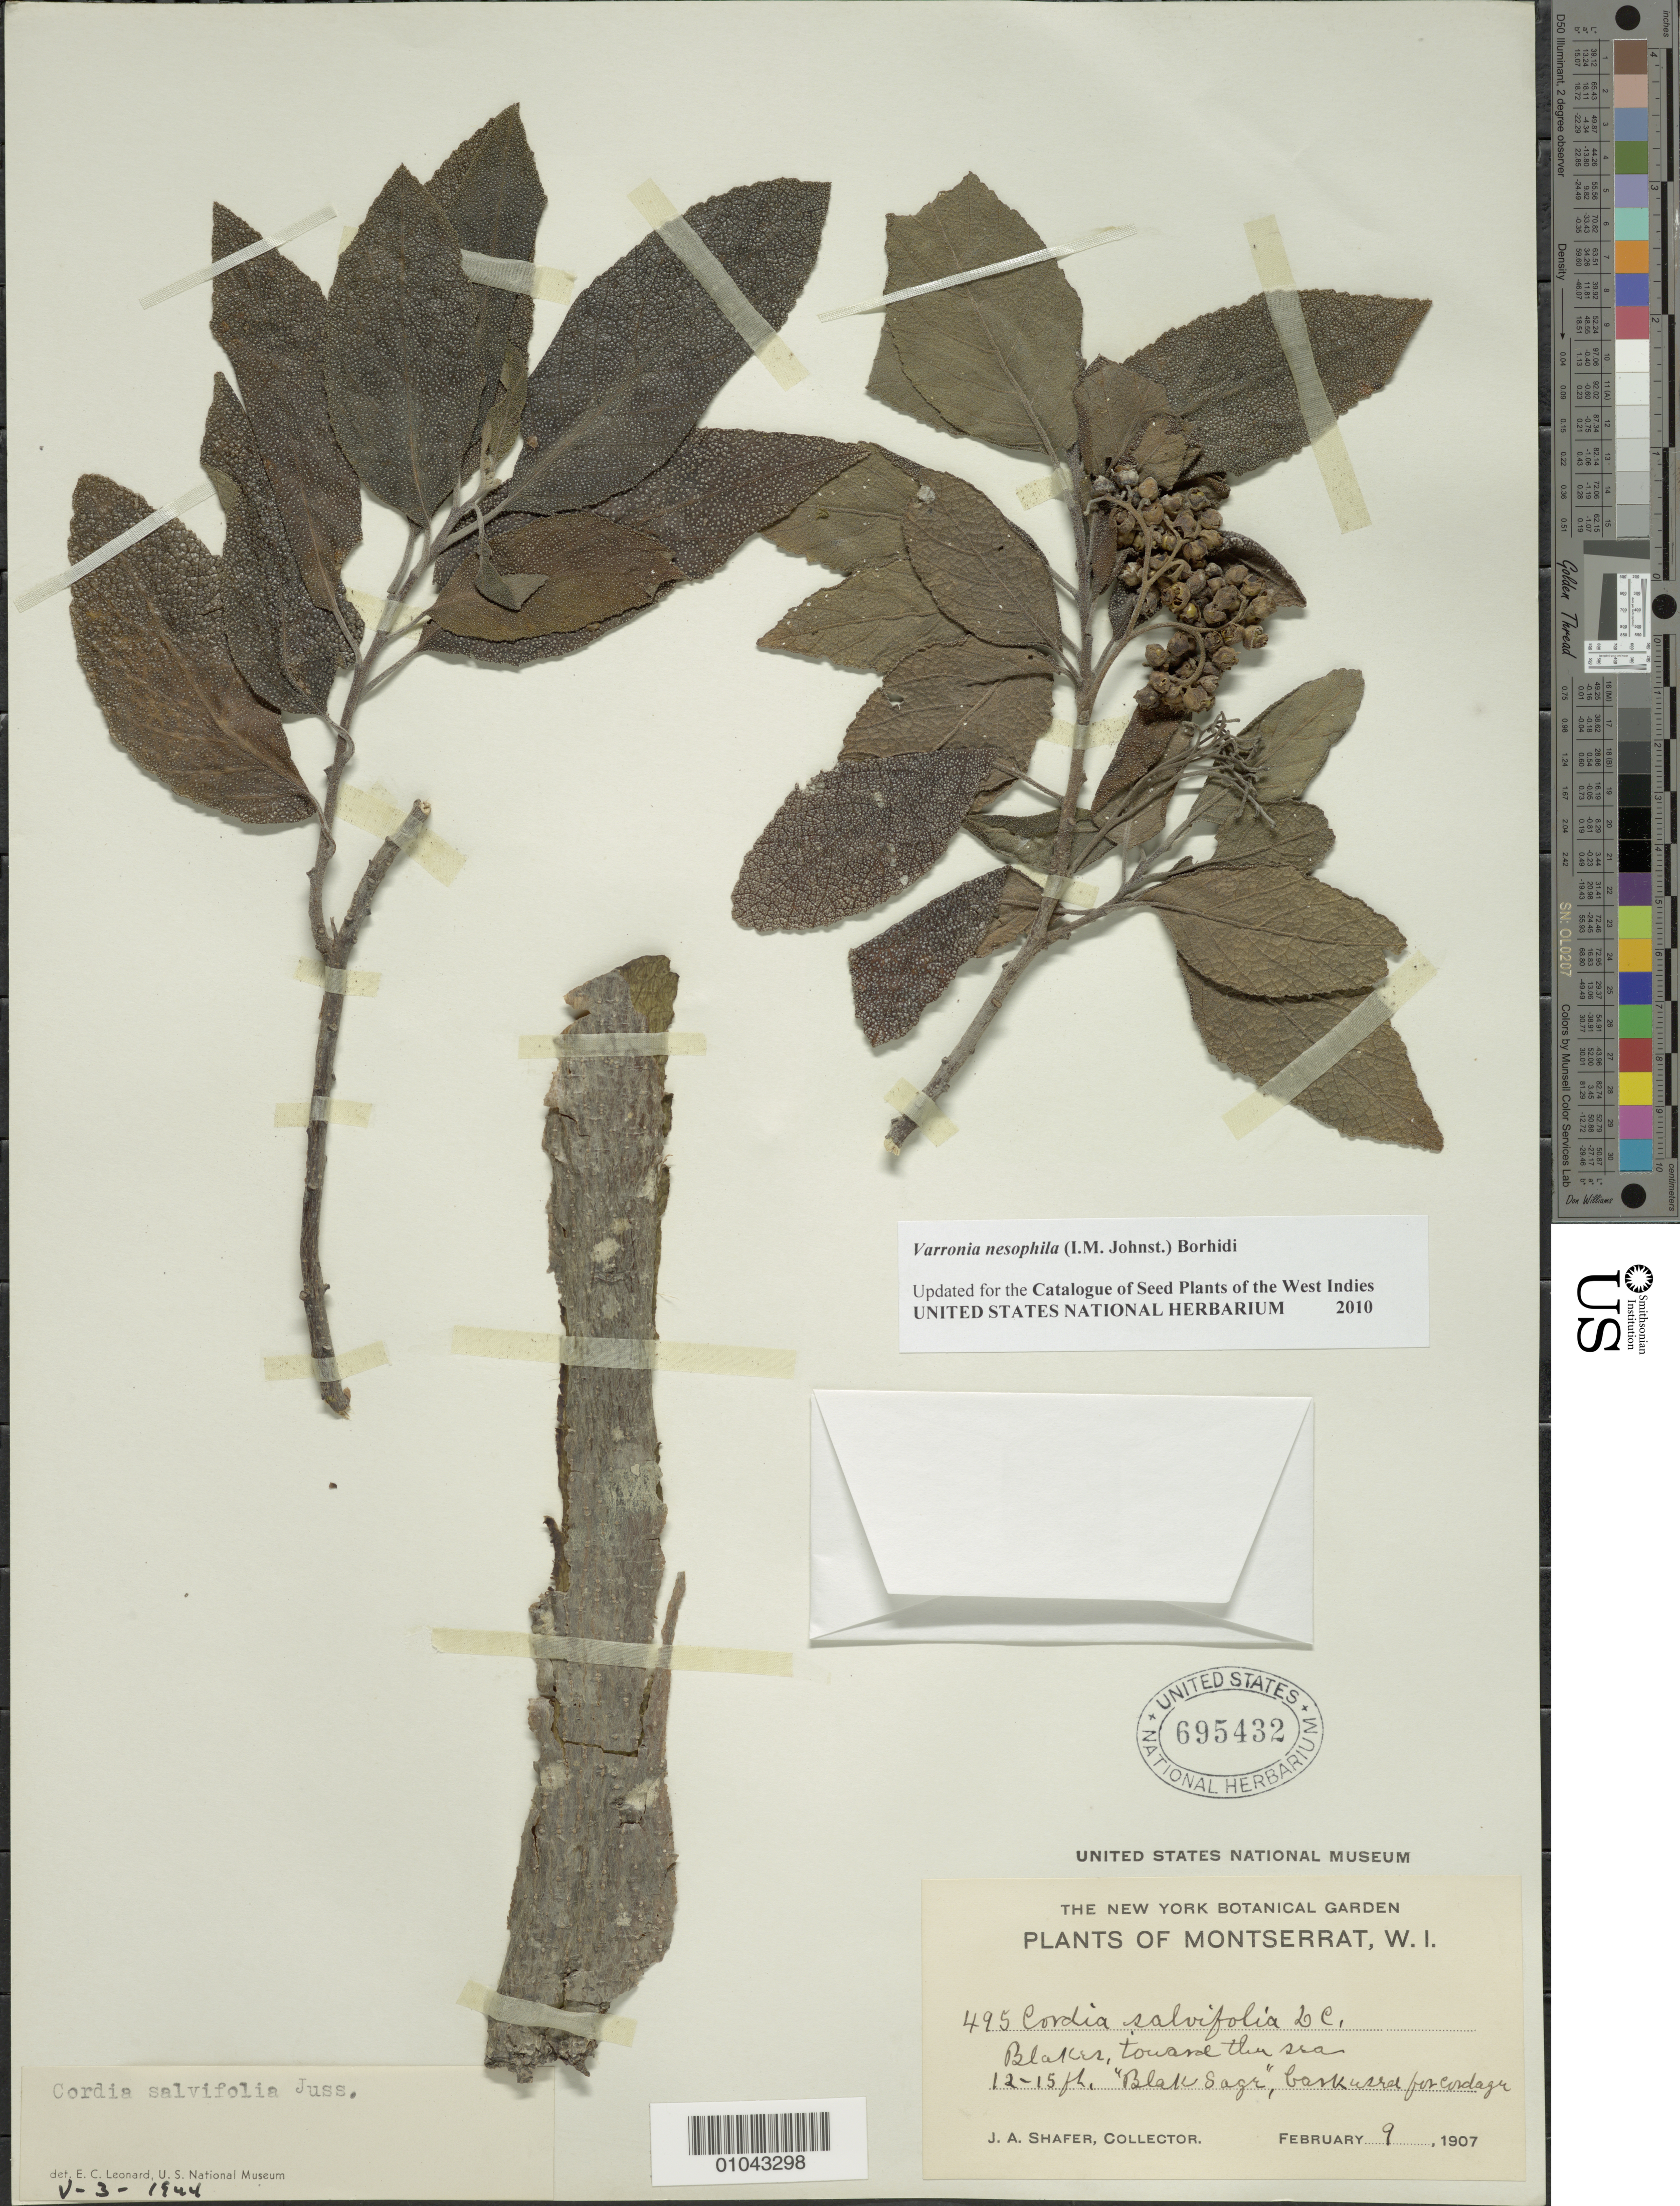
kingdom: Plantae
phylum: Tracheophyta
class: Magnoliopsida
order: Boraginales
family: Cordiaceae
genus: Varronia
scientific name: Varronia nesophila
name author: (I.M. Johnst.) Borhidi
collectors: J. A. Shafer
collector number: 495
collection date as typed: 09 Feb 1907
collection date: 1907-02-09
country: Montserrat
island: Montserrat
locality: Blakes, toward the sea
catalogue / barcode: US 695432